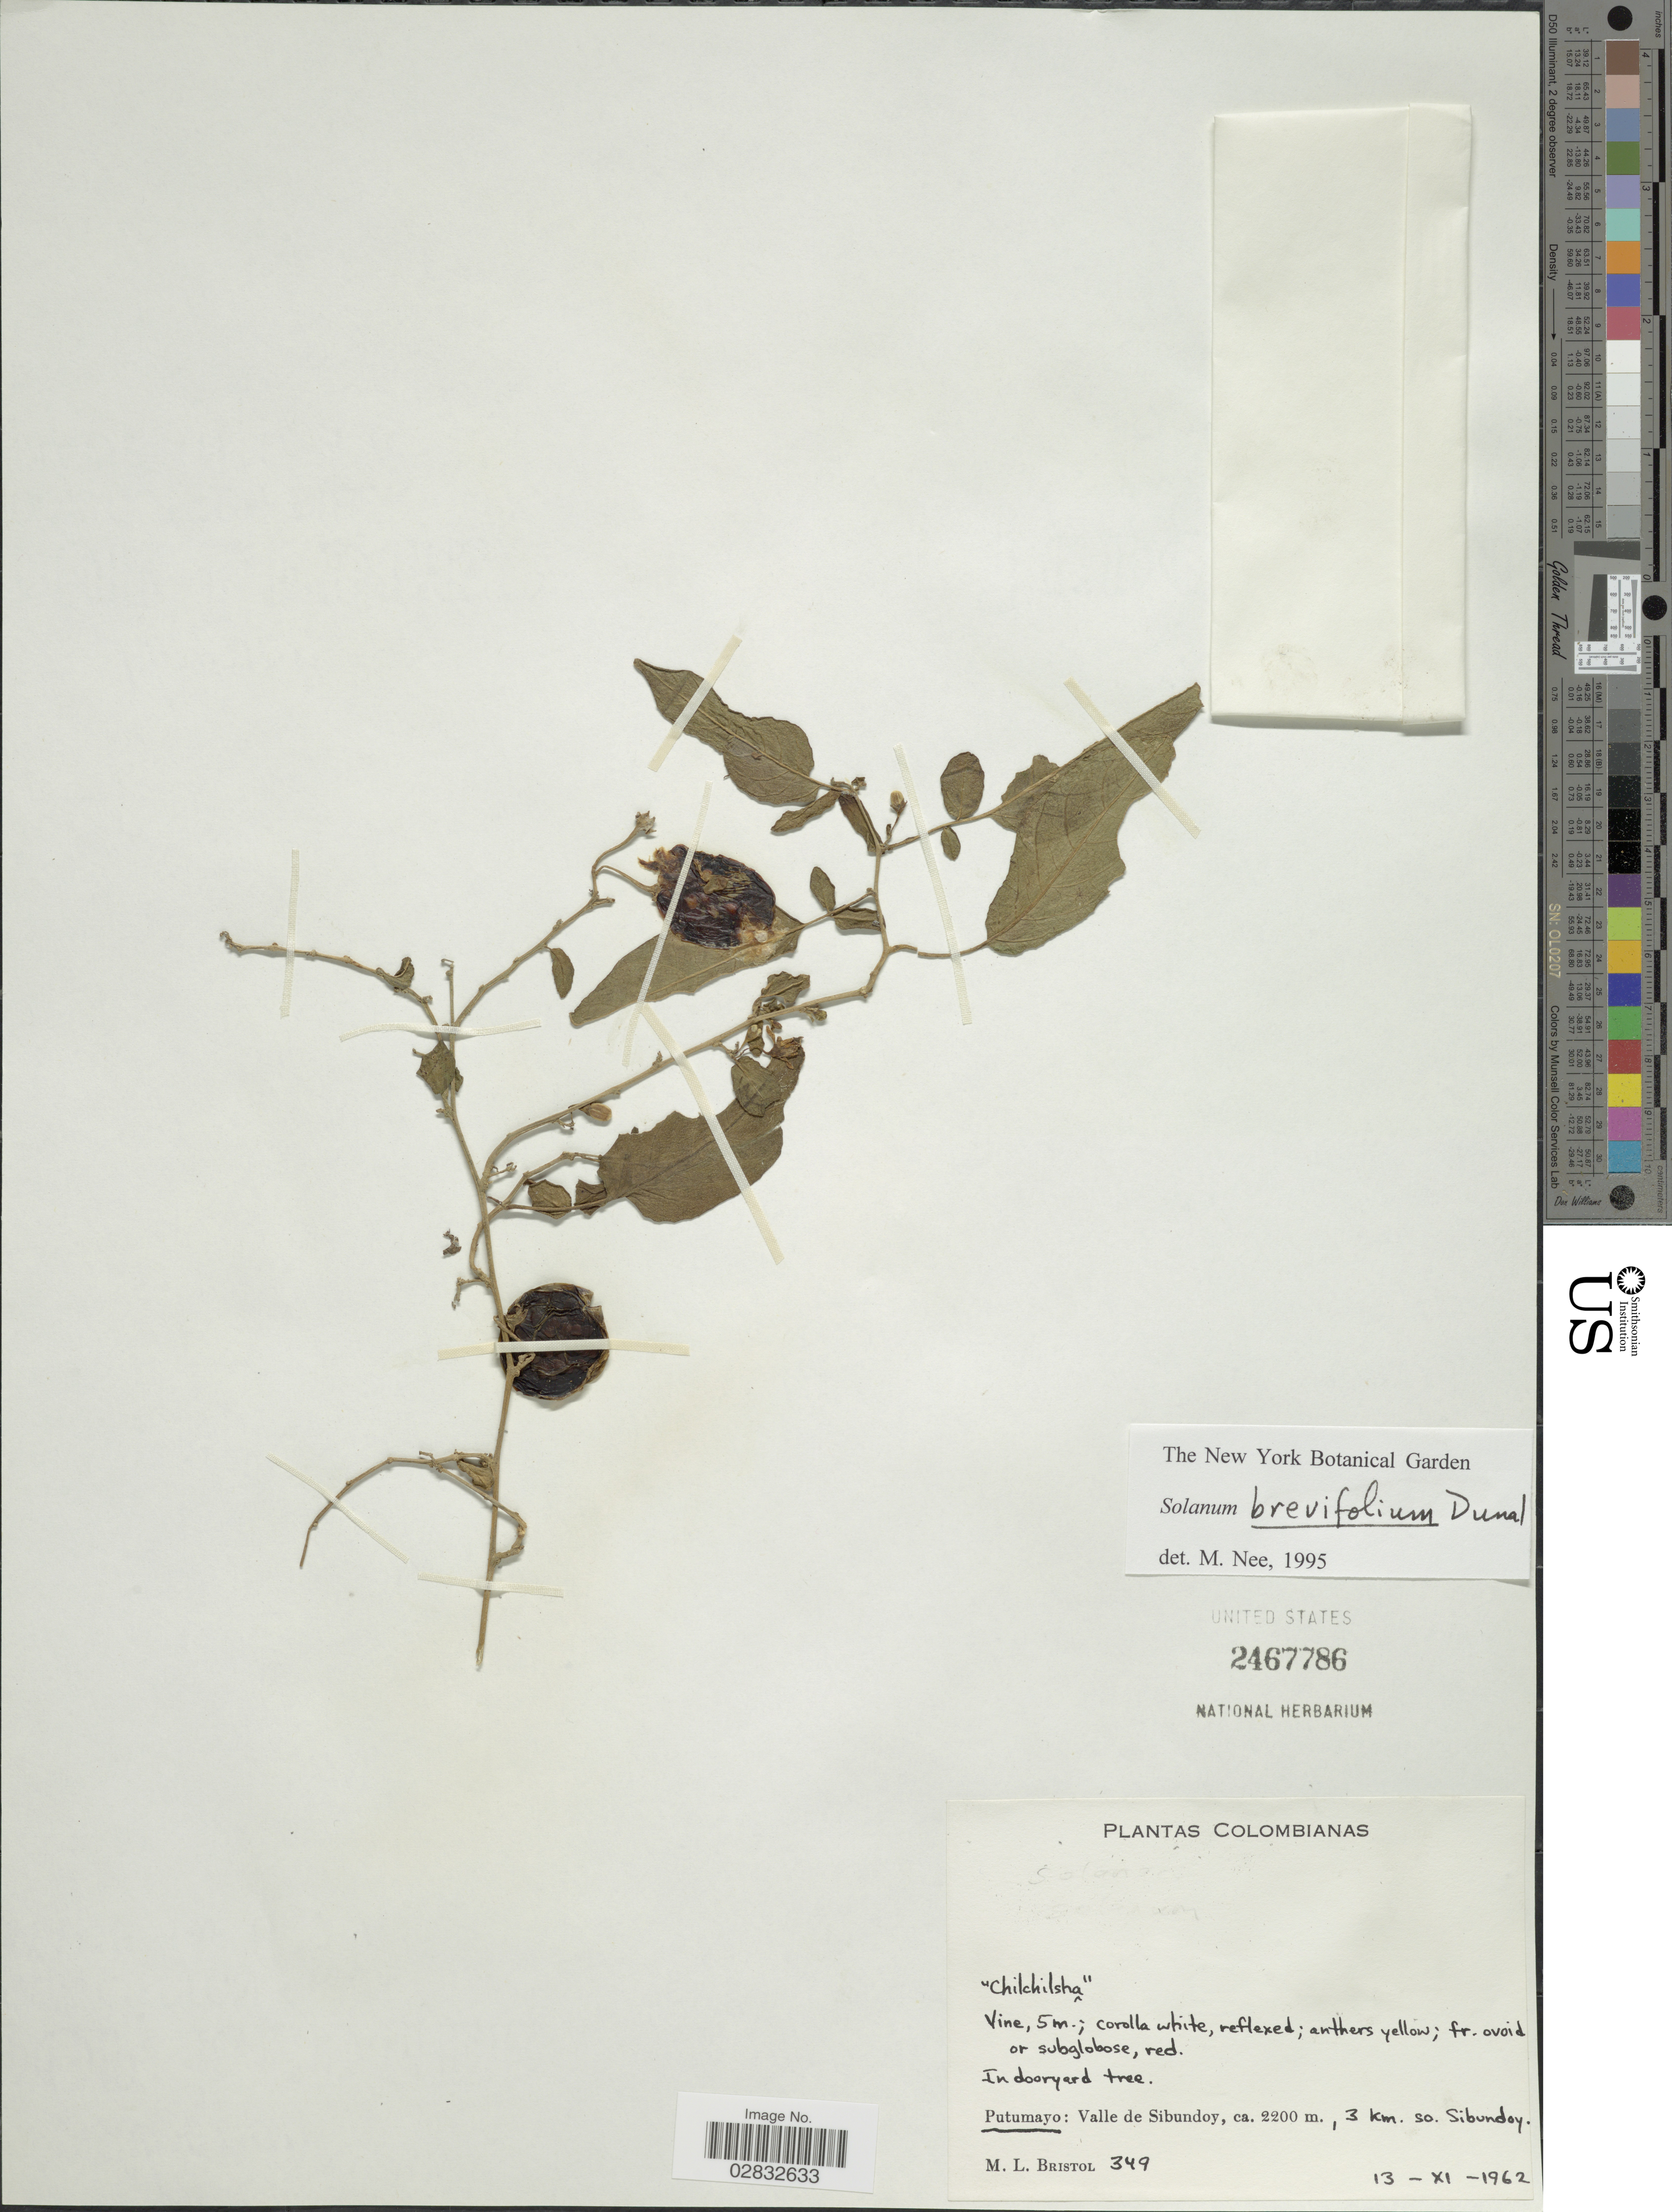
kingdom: Plantae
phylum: Tracheophyta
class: Magnoliopsida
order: Solanales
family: Solanaceae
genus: Solanum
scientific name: Solanum brevifolium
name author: Dunal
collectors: M. L. Bristol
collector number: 349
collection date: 1962-11-13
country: Colombia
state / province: Putumayo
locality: Valle de Sibundoy, 3 km. so. Sibundoy.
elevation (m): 2200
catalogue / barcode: US 2467786